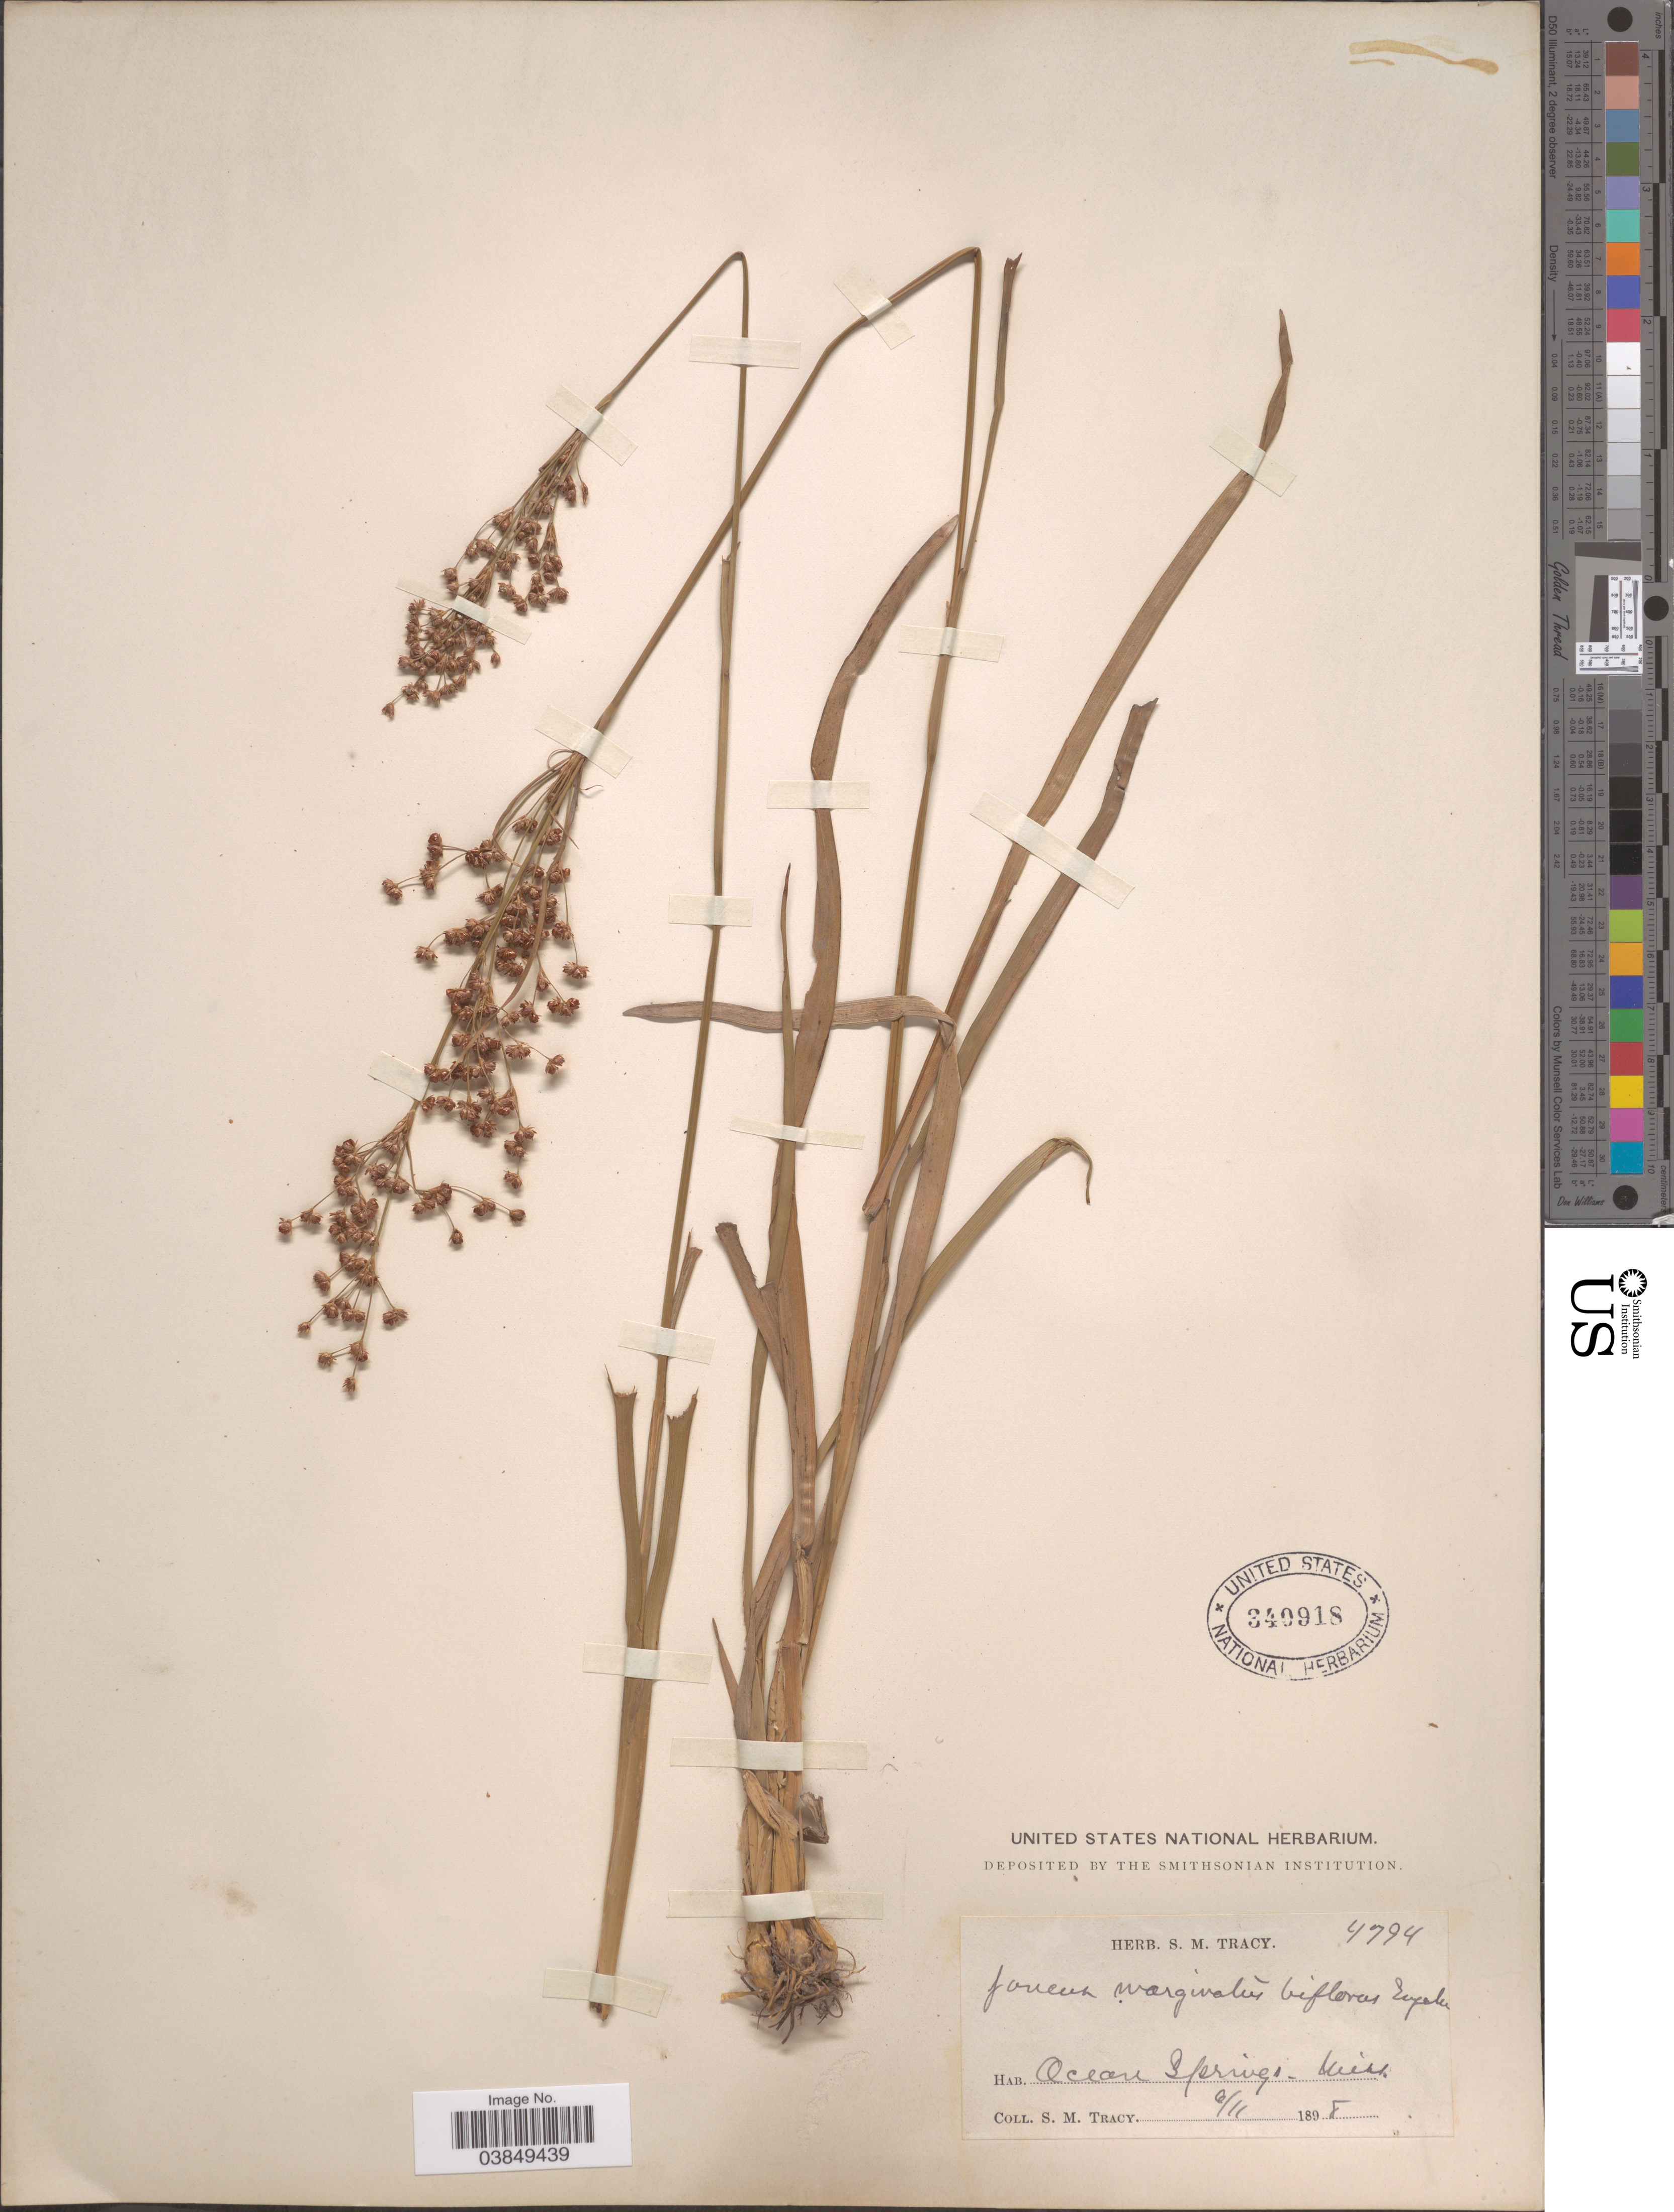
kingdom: Plantae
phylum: Tracheophyta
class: Liliopsida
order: Poales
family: Juncaceae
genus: Juncus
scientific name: Juncus aristulatus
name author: Michx.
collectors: S. M. Tracy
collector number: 4794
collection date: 1898-06-11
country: United States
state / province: Mississippi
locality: Ocean Springs.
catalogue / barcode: US 340918